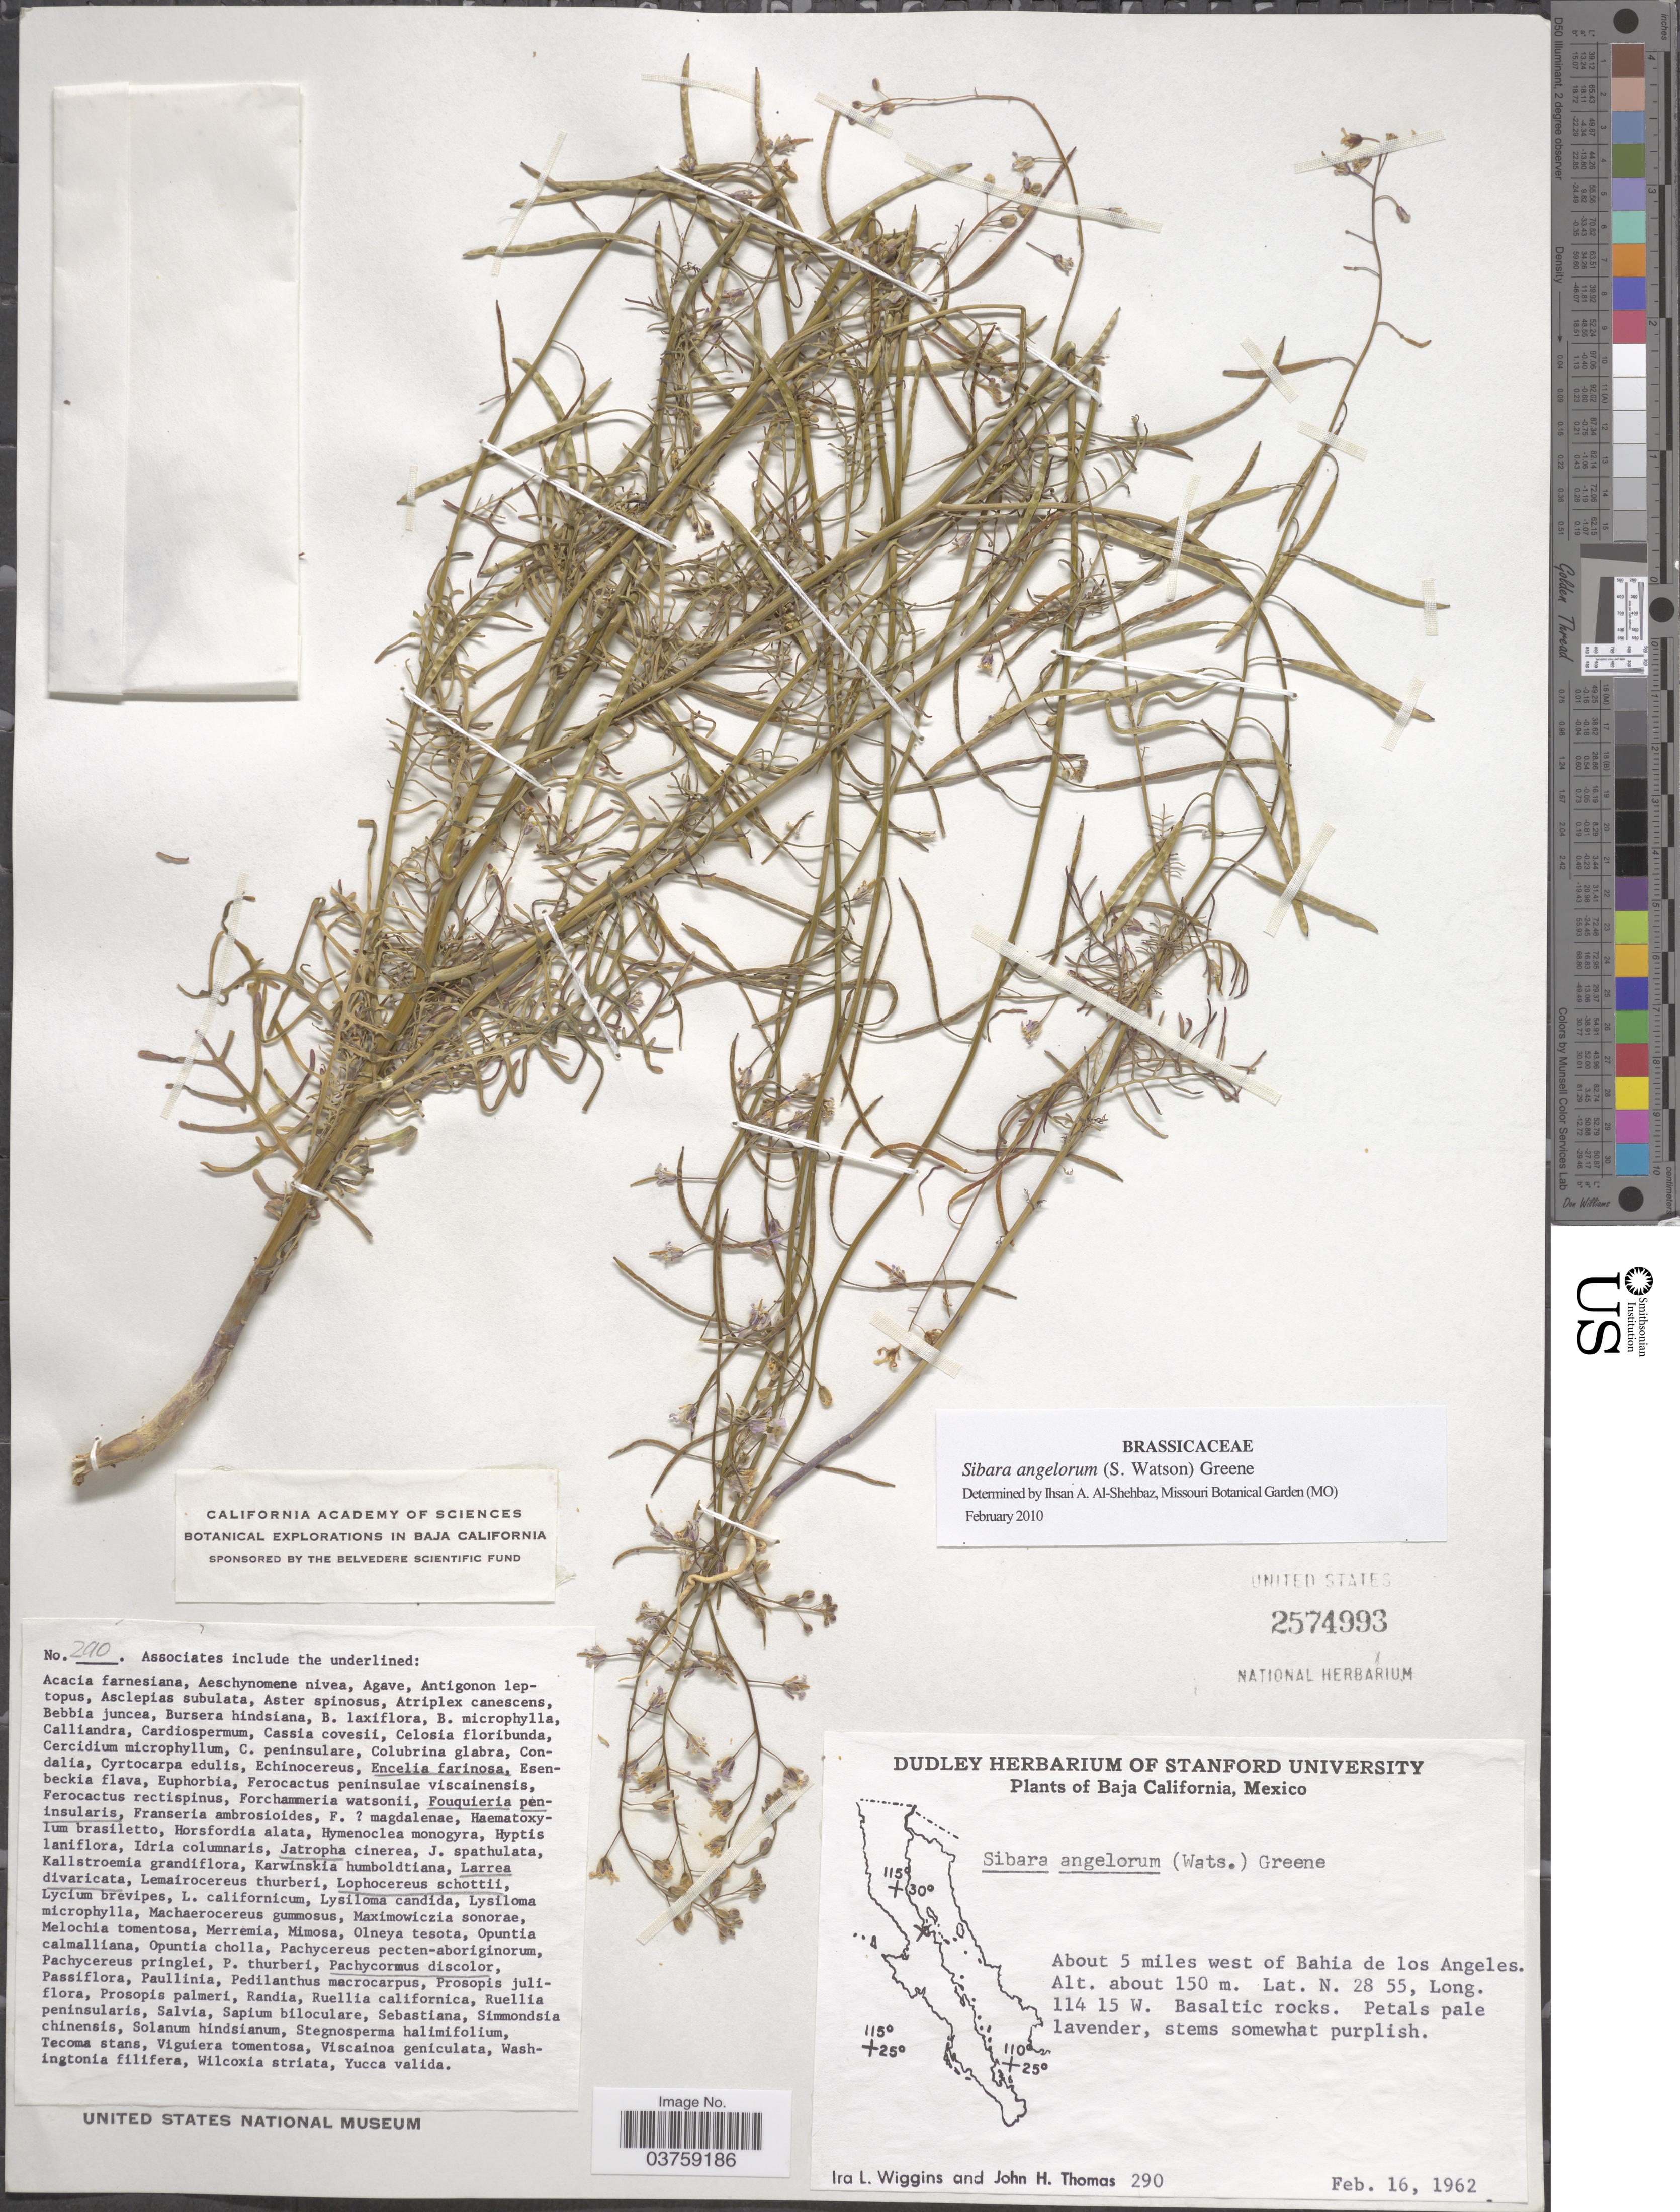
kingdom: Plantae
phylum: Tracheophyta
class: Magnoliopsida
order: Brassicales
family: Brassicaceae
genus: Sibara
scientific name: Sibara angelorum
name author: (S. Watson) Greene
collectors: I. L. Wiggins & J. H. Thomas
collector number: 290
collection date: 1962-02-16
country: Mexico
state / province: Baja California Norte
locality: About 5 miles west of Bahia de los Angeles.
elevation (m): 150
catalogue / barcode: US 2574993